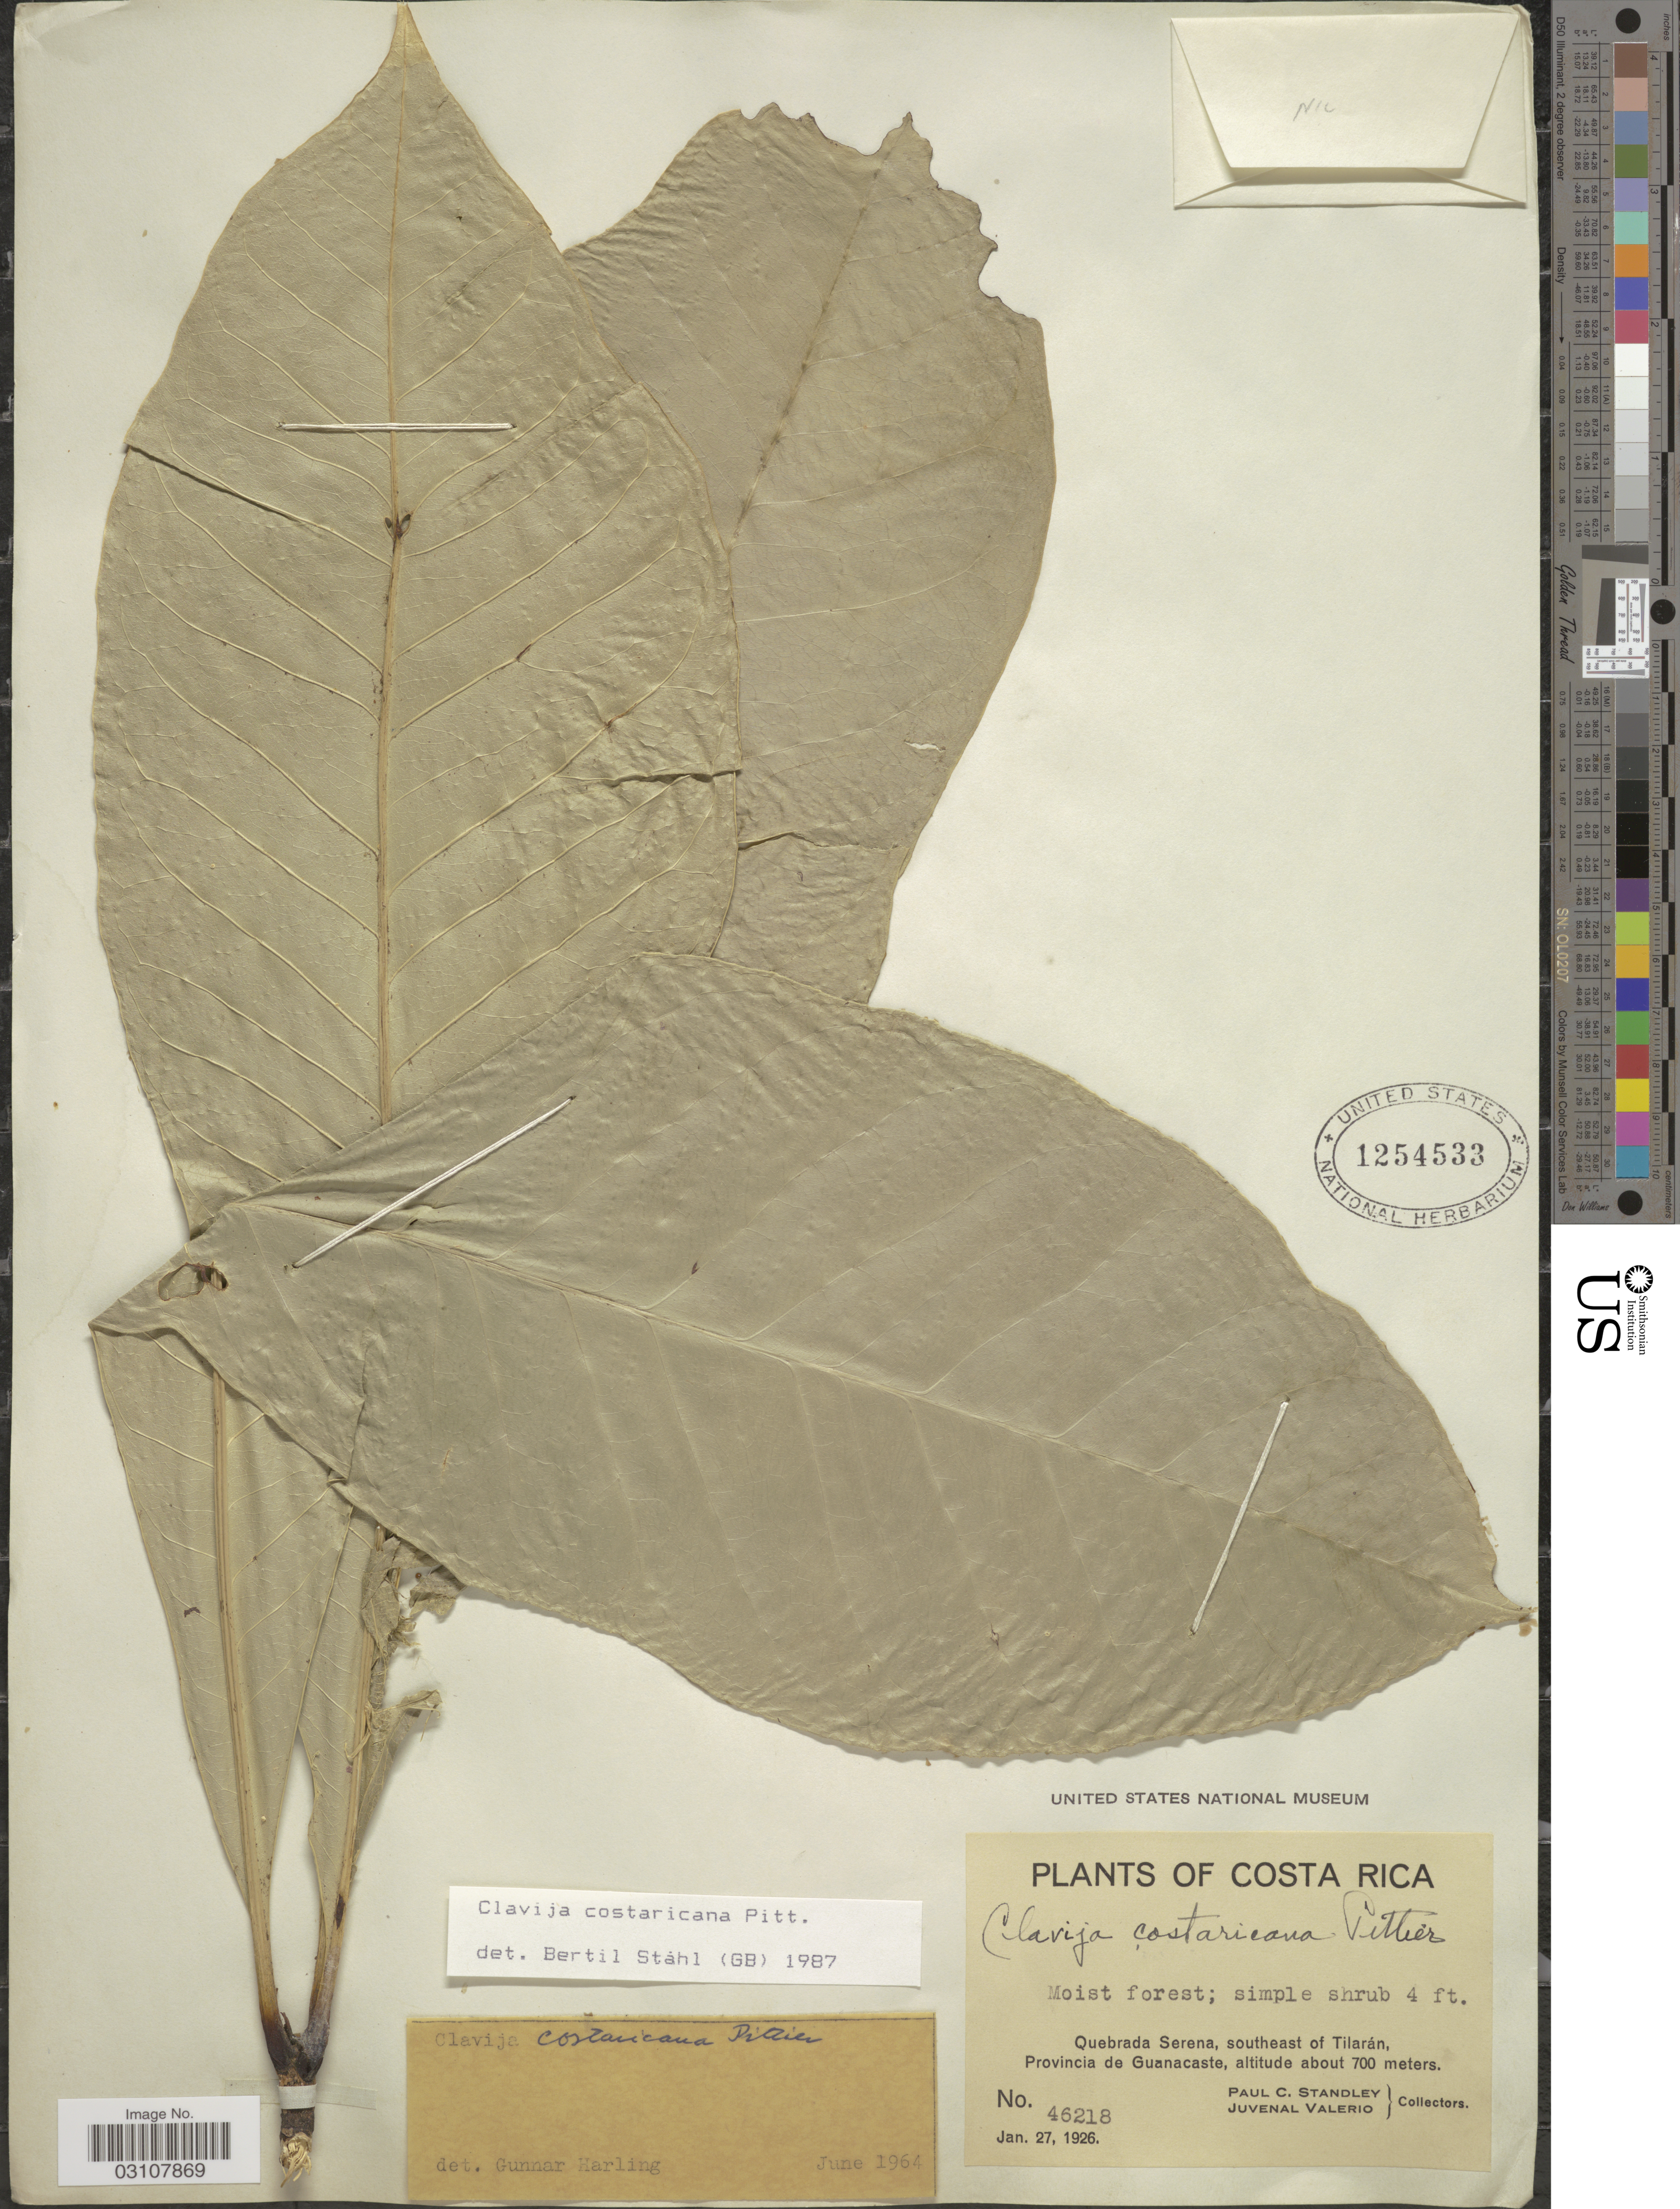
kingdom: Plantae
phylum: Tracheophyta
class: Magnoliopsida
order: Ericales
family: Primulaceae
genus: Clavija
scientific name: Clavija costaricana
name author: Pittier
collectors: P. C. Standley & J. Valerio R.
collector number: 46218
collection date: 1926-01-27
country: Costa Rica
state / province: Guanacaste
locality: Quebrada Serena, southeast of Tilarán.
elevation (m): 700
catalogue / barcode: US 1254533